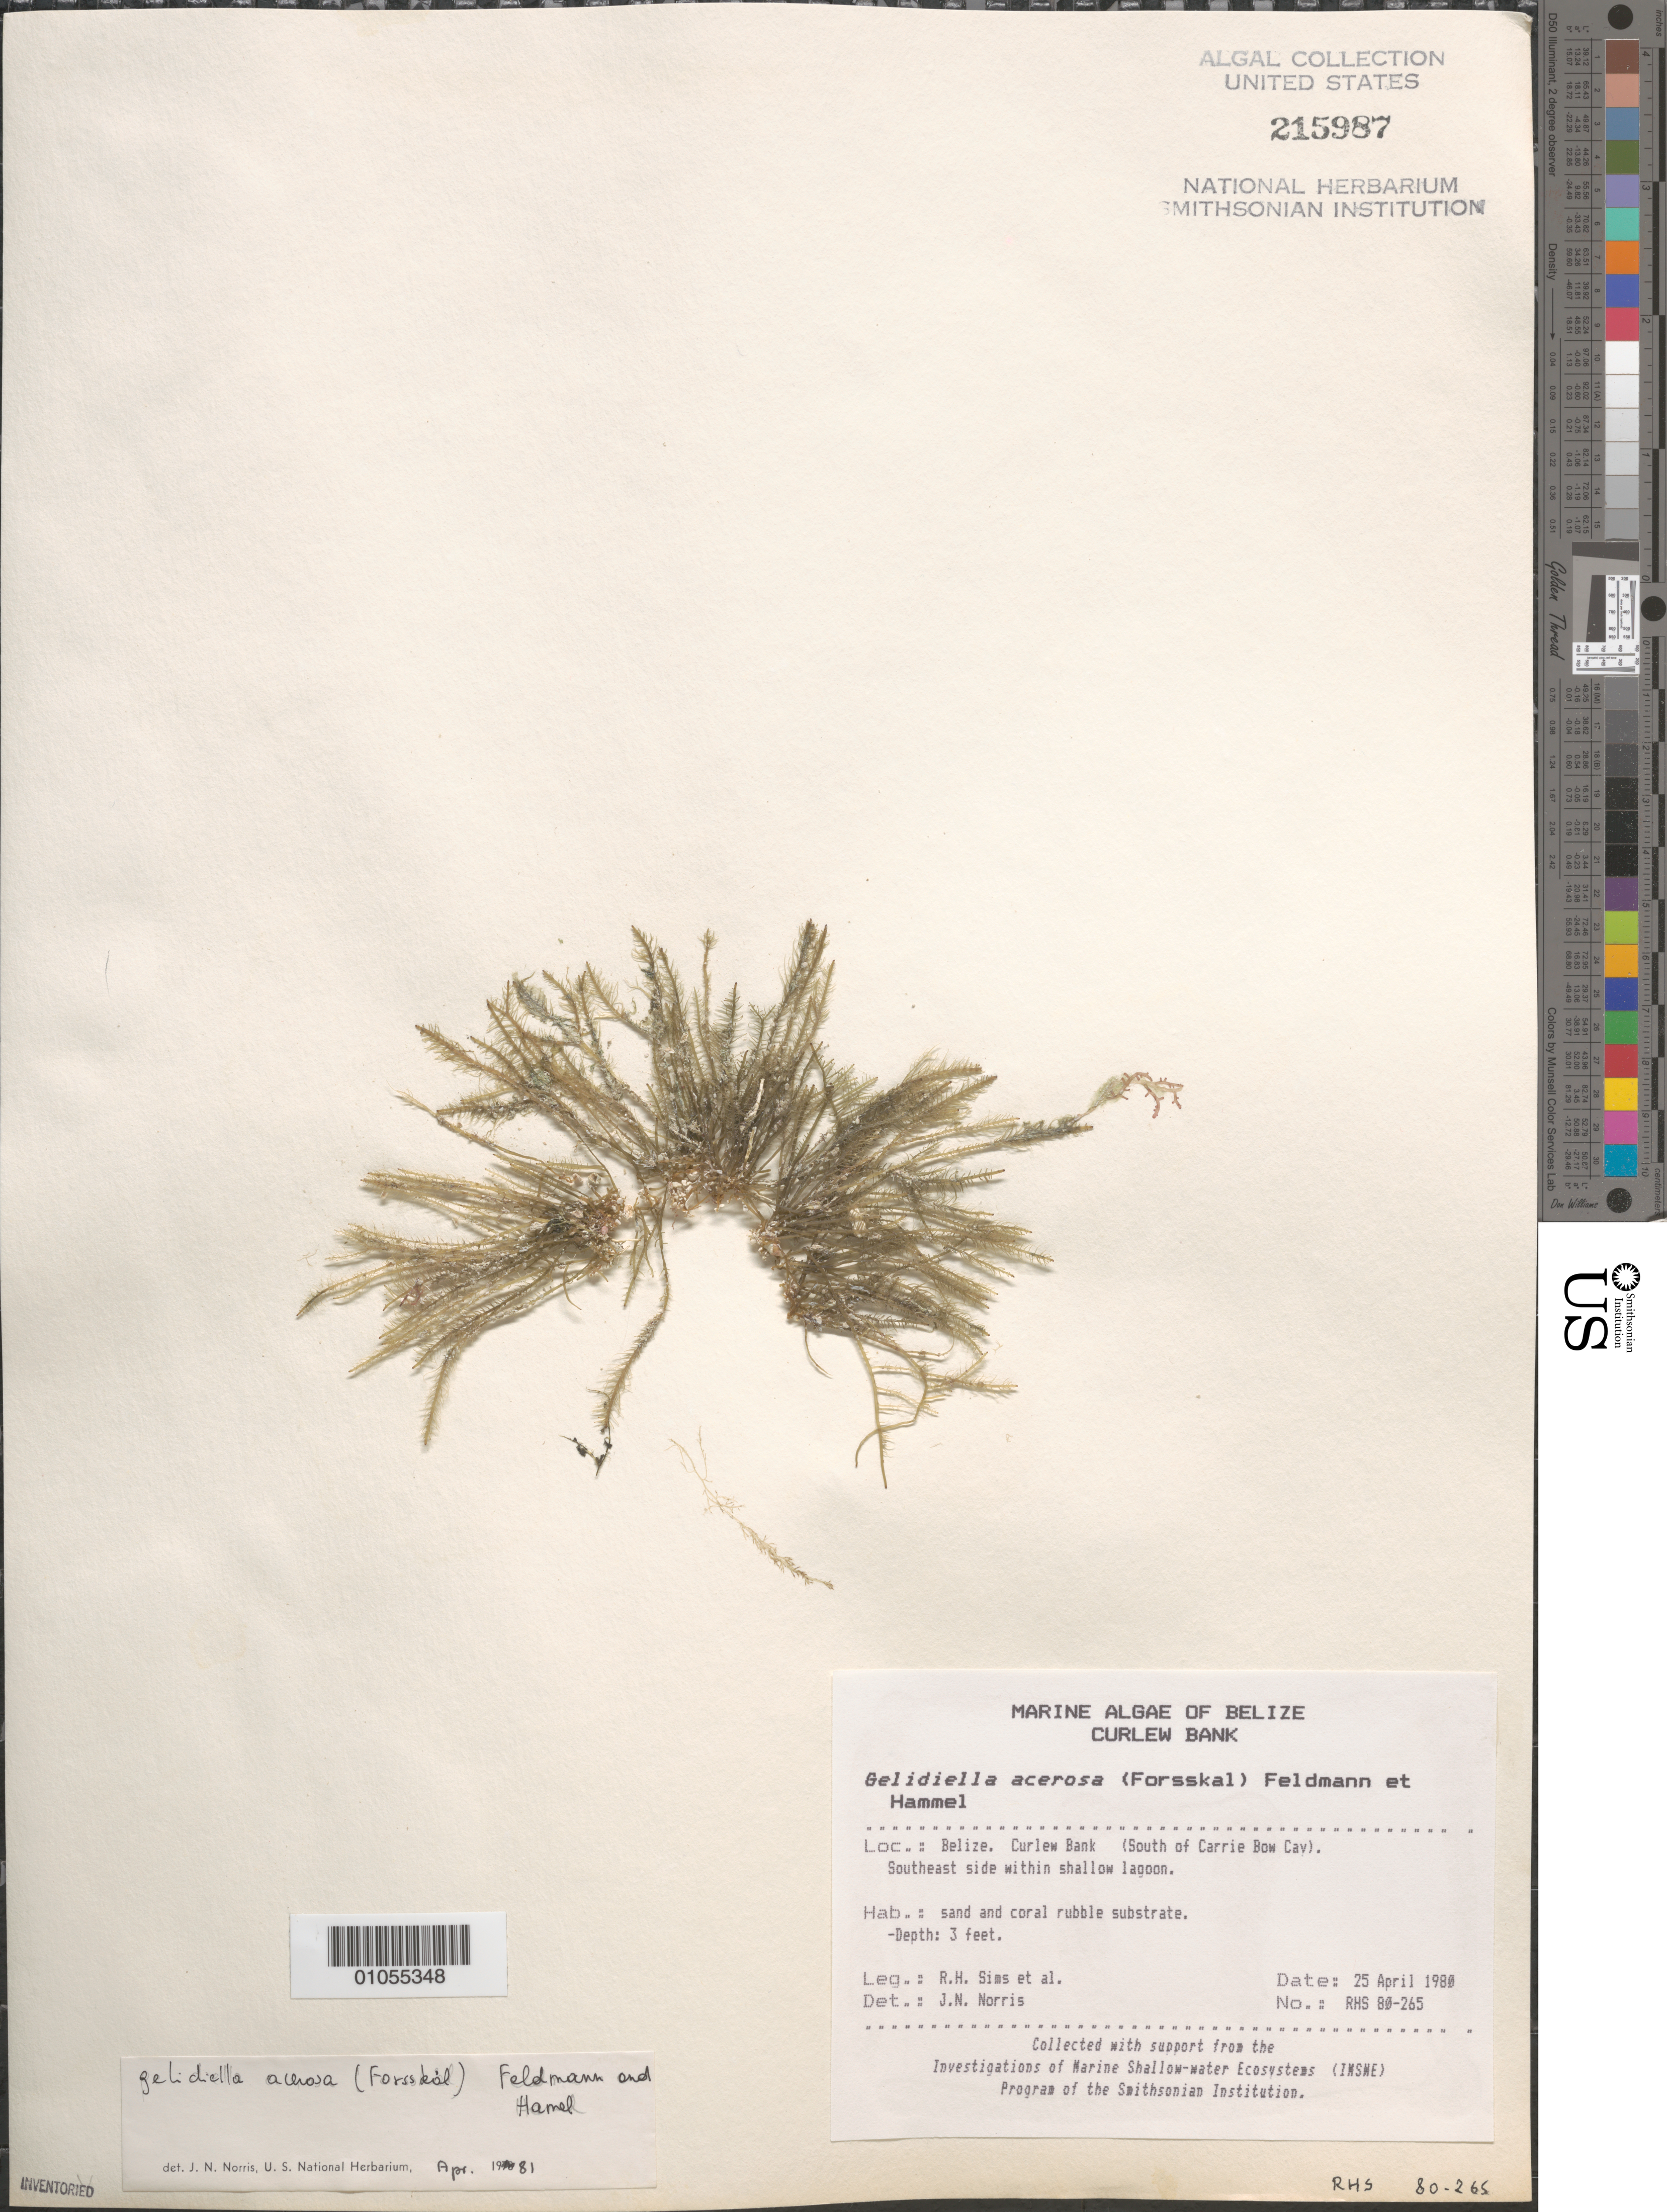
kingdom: Plantae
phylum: Rhodophyta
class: Florideophyceae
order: Gelidiales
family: Gelidiellaceae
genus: Gelidiella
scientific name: Gelidiella acerosa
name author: (Forssk.) Feldmann & G. Hamel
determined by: Norris, James N.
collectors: R. H. Sims & et al.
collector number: RHS 80-265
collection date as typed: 25 Apr 1980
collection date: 1980-04-25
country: Belize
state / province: Stann Creek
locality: Curlew Bank, south of Carrie Bow Cay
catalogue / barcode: US 215987